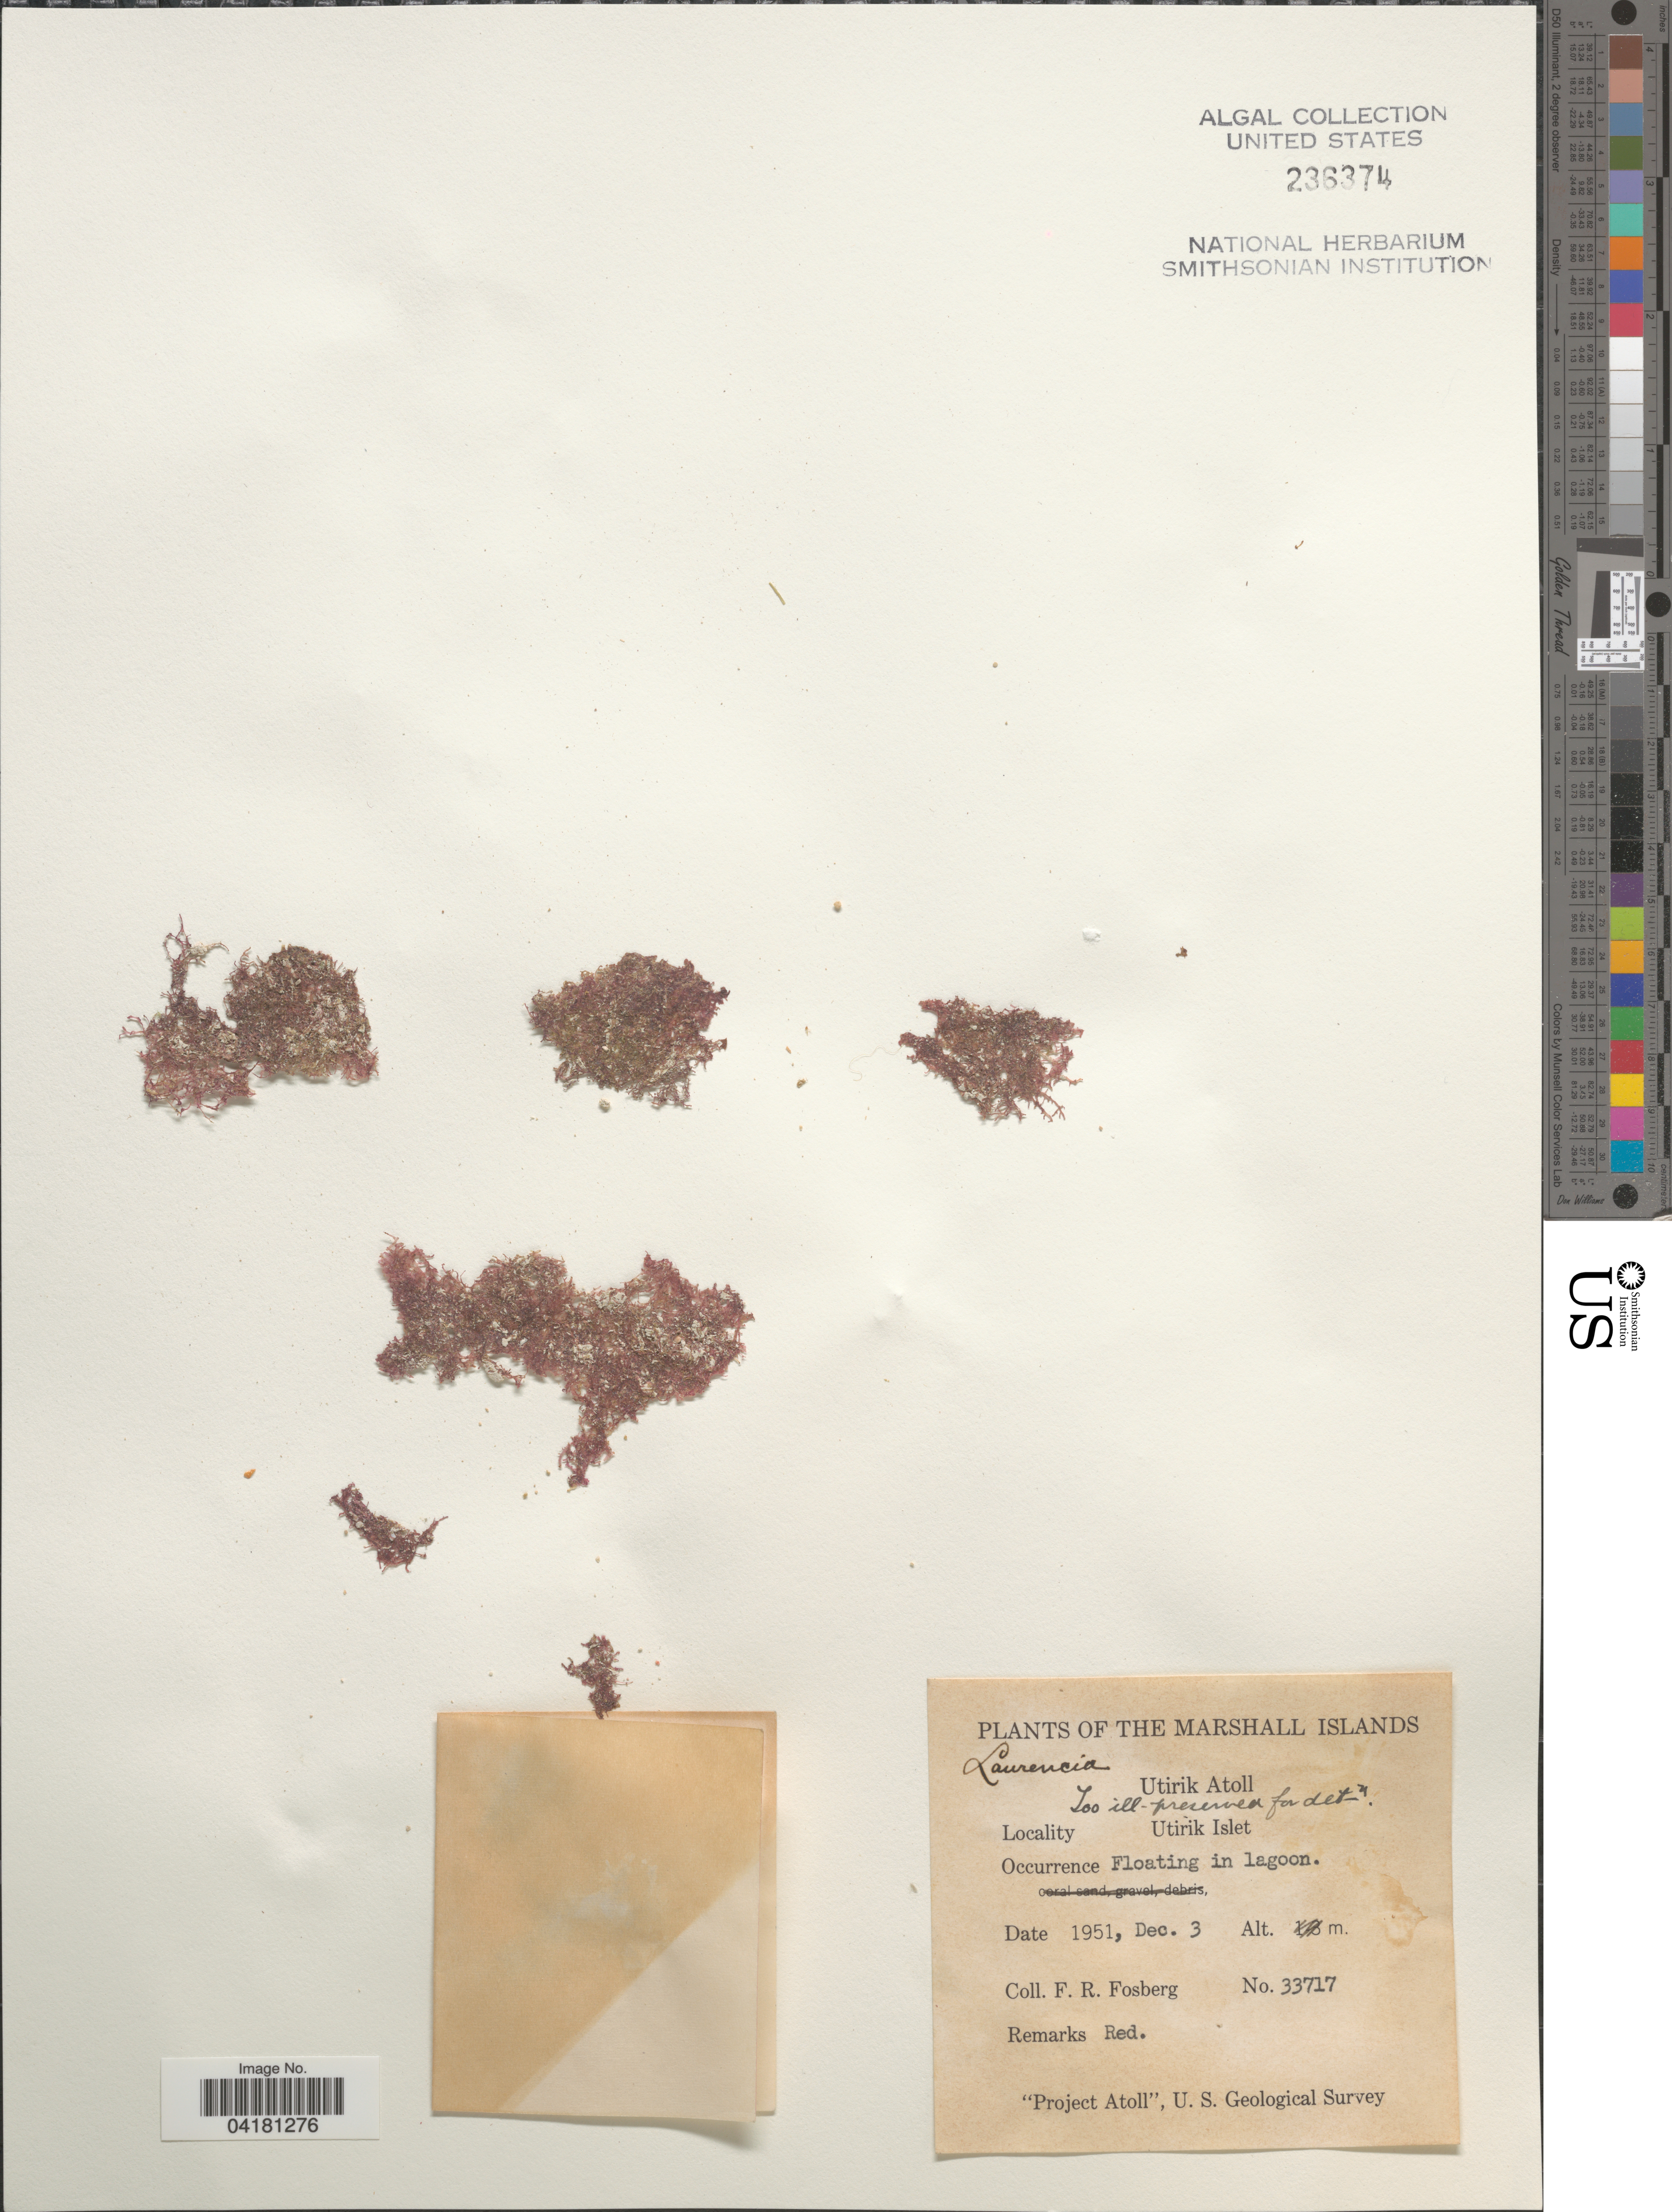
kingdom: Plantae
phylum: Rhodophyta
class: Florideophyceae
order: Ceramiales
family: Rhodomelaceae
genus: Laurencia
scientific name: Laurencia sp.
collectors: F. R. Fosberg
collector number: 33717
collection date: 1951-12-03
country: Marshall Islands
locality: Utirik Atoll. Utirik Islet. "Project Atoll", U. S. Geological Survey.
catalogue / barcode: US 236374